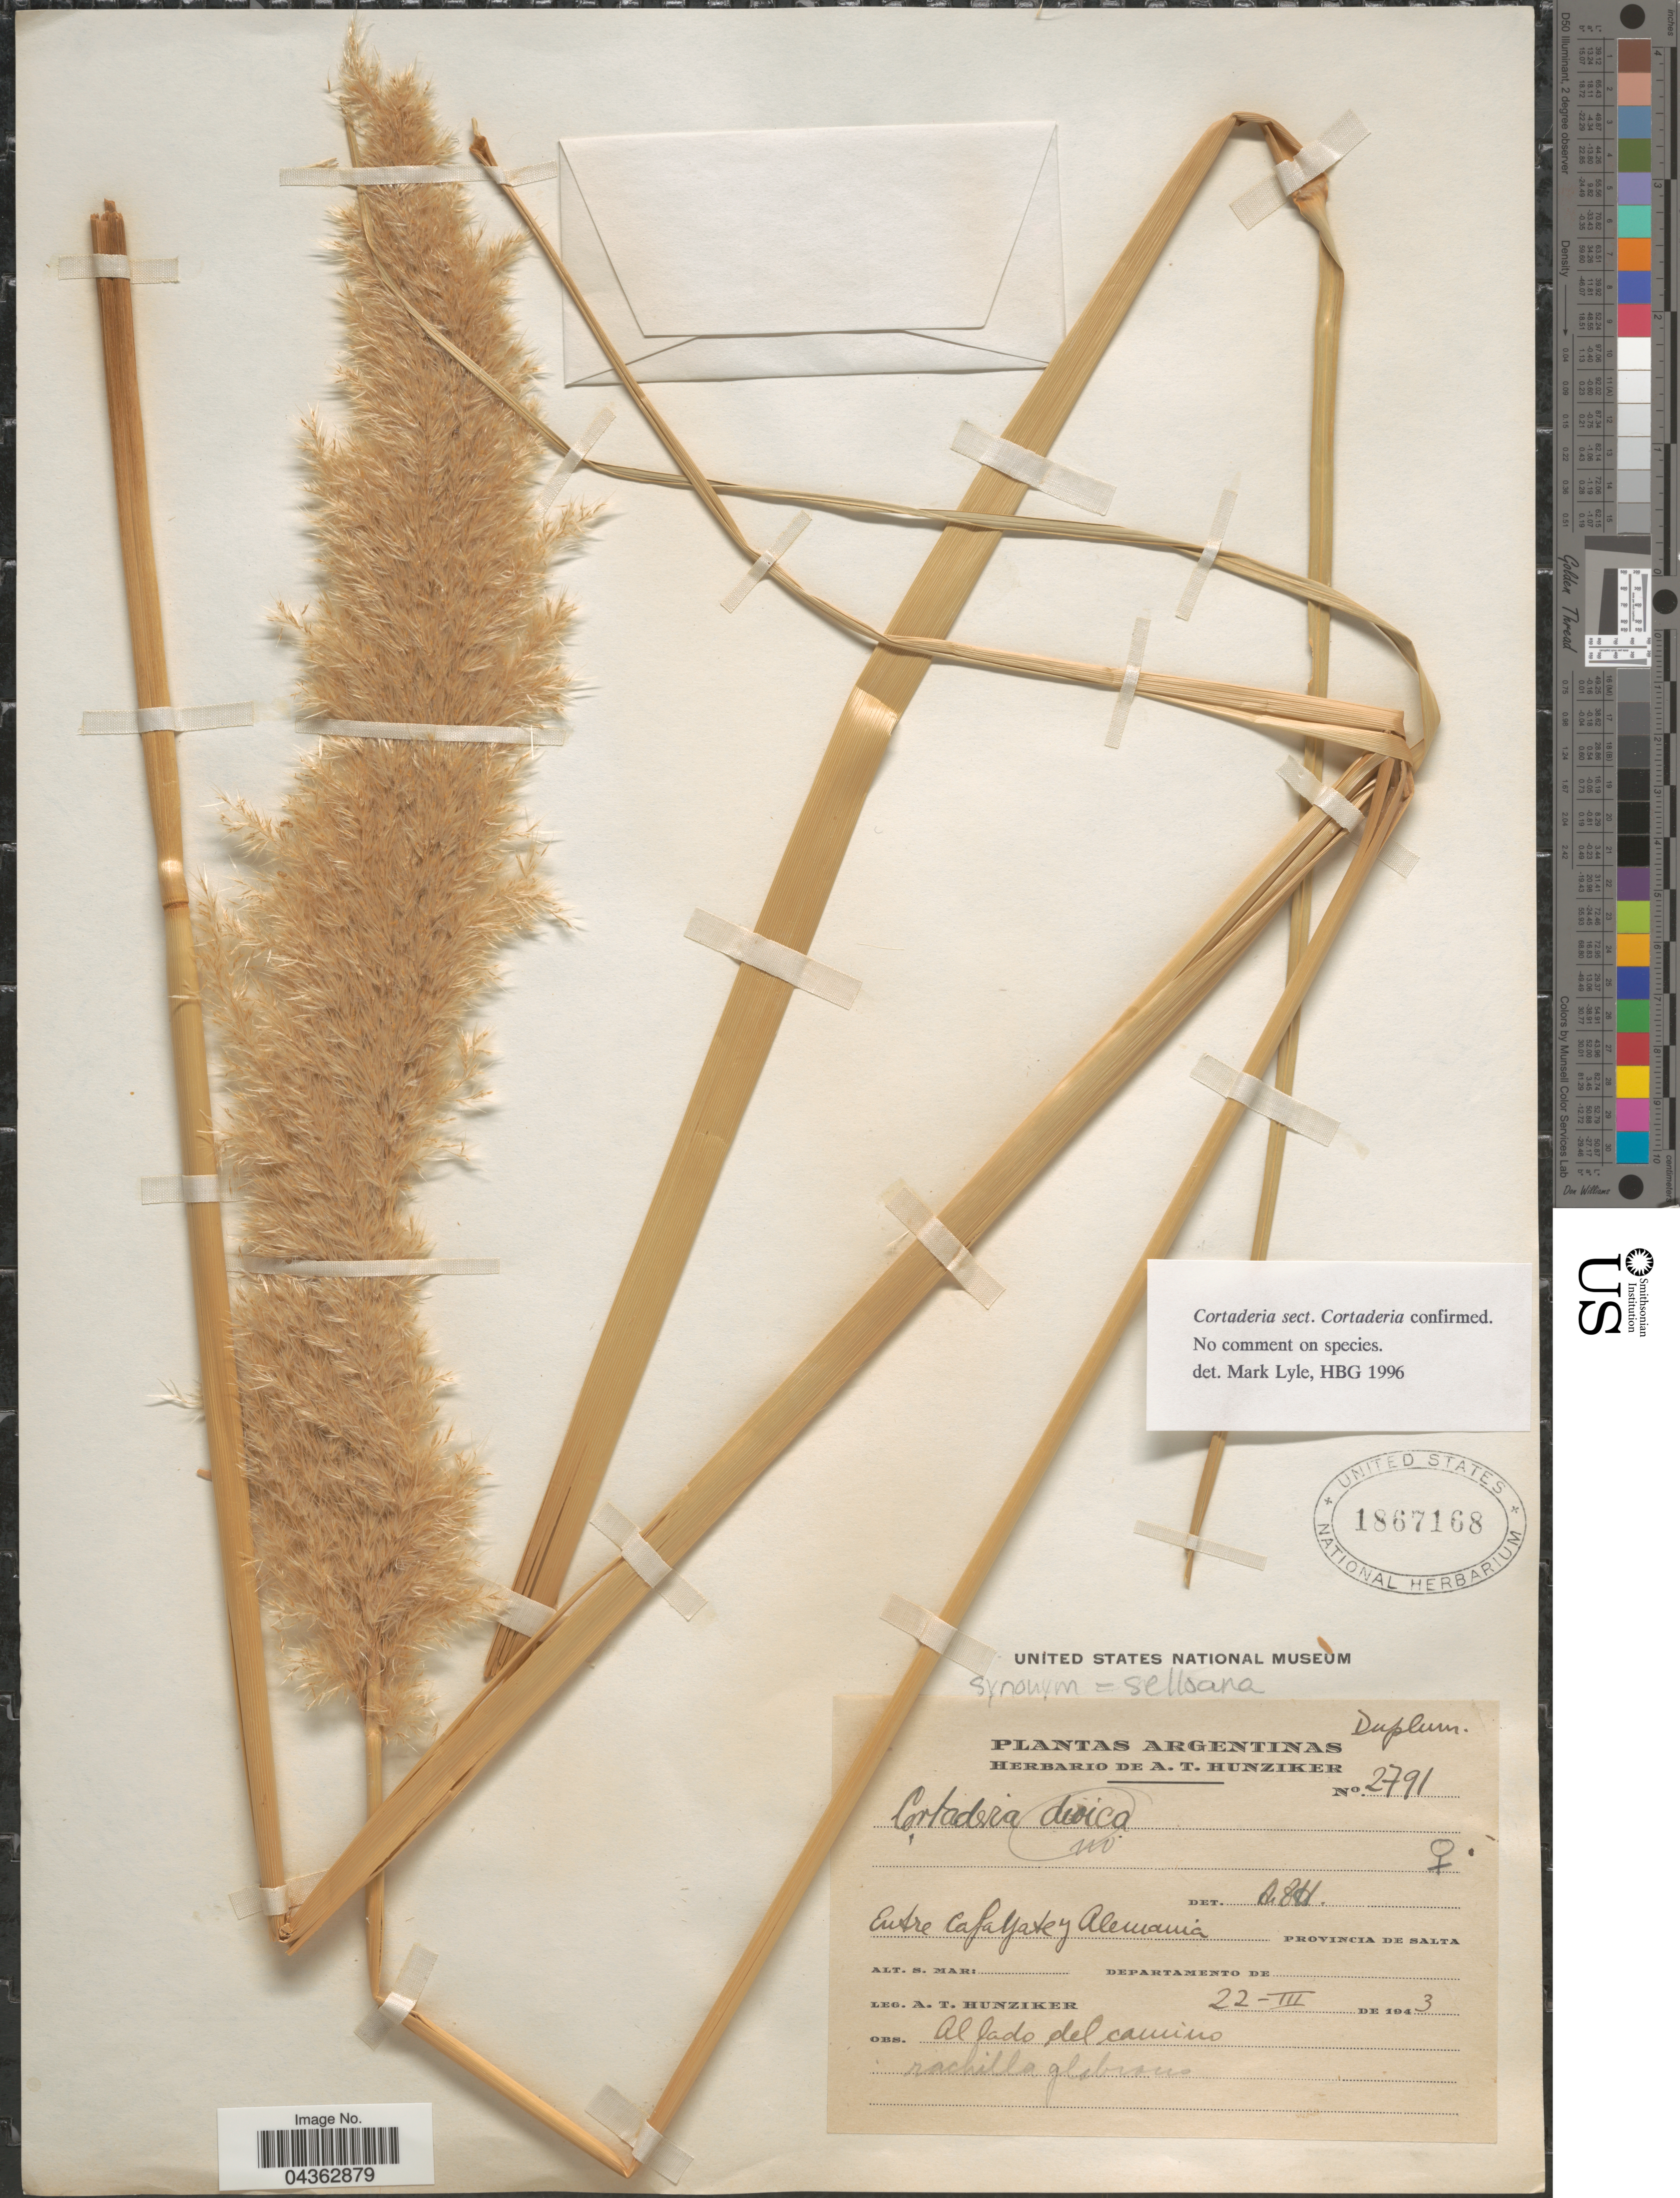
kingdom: Plantae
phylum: Tracheophyta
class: Liliopsida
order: Poales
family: Poaceae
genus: Cortaderia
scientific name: Cortaderia selloana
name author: (Schult. & Schult. f.) Asch. & Graebn.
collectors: A. T. Hunziker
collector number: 2791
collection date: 1934-03-22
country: Argentina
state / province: Salta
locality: Entre Cafayate y Alemania.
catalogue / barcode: US 1867168